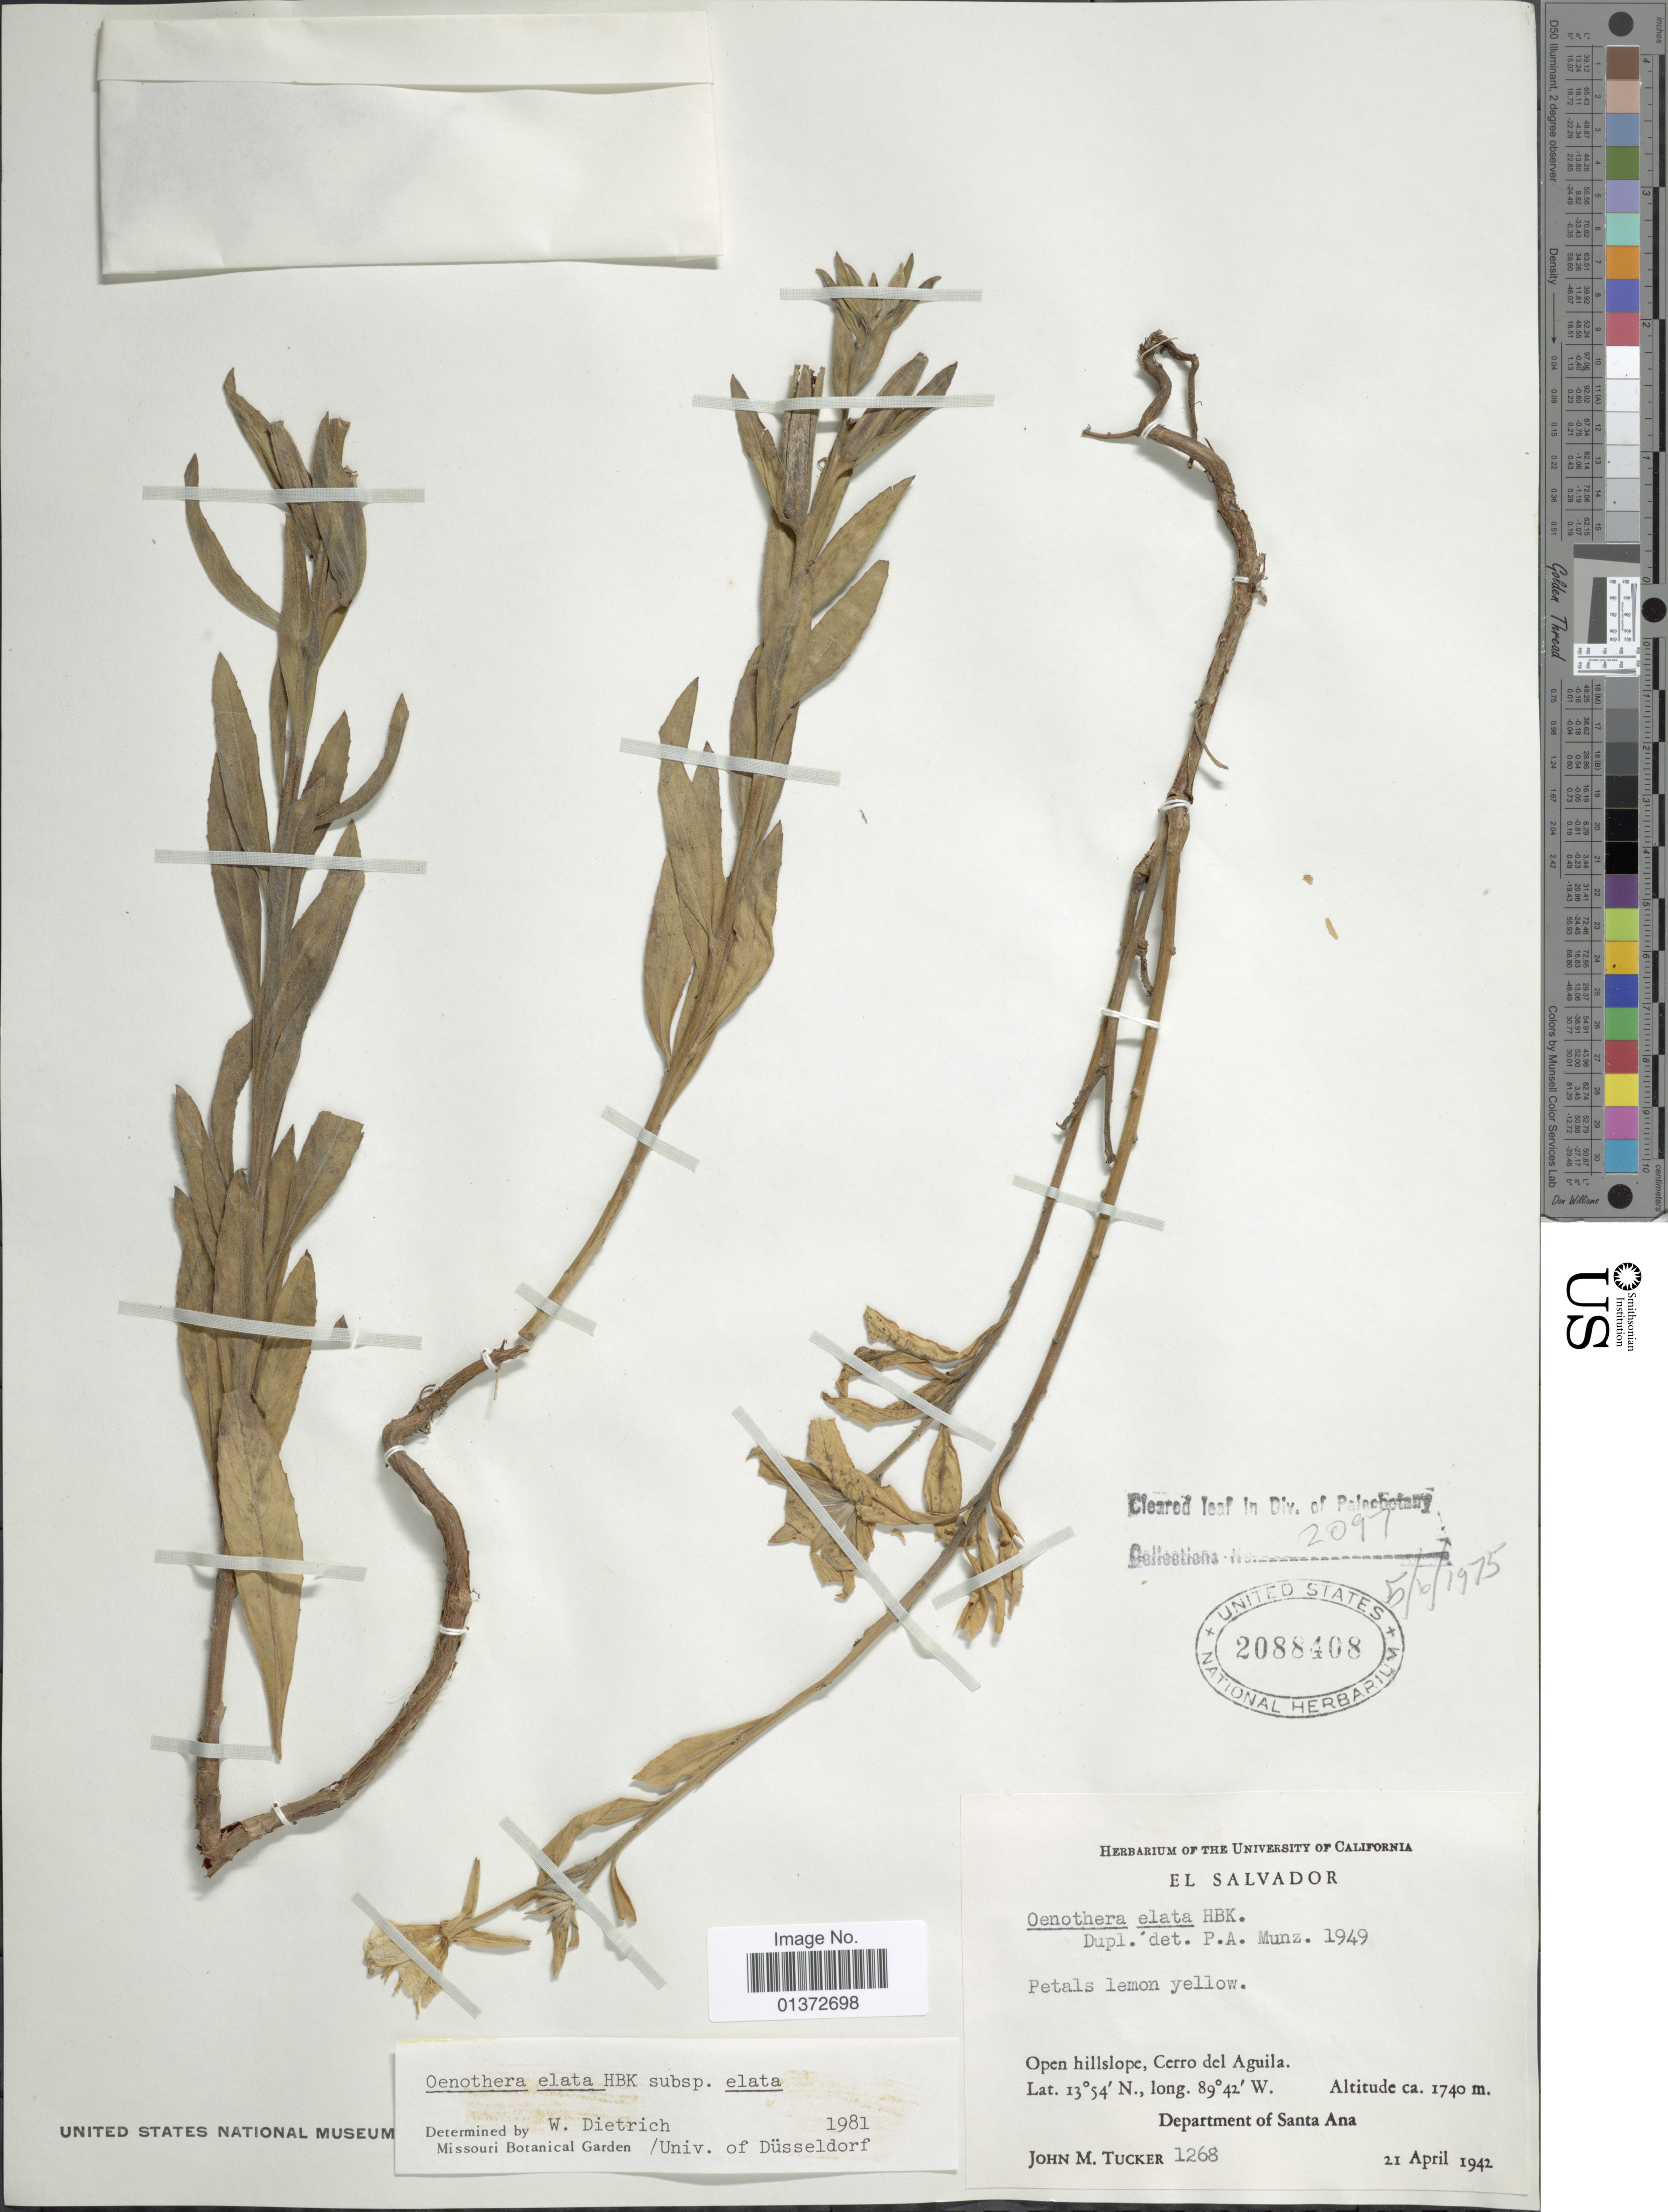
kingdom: Plantae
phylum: Tracheophyta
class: Magnoliopsida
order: Myrtales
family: Onagraceae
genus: Oenothera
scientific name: Oenothera elata subsp. elata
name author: Kunth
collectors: J. M. Tucker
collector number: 1268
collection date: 1942-04-21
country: El Salvador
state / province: Santa Ana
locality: Cerro del Aguila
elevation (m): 1740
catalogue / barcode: US 2088408